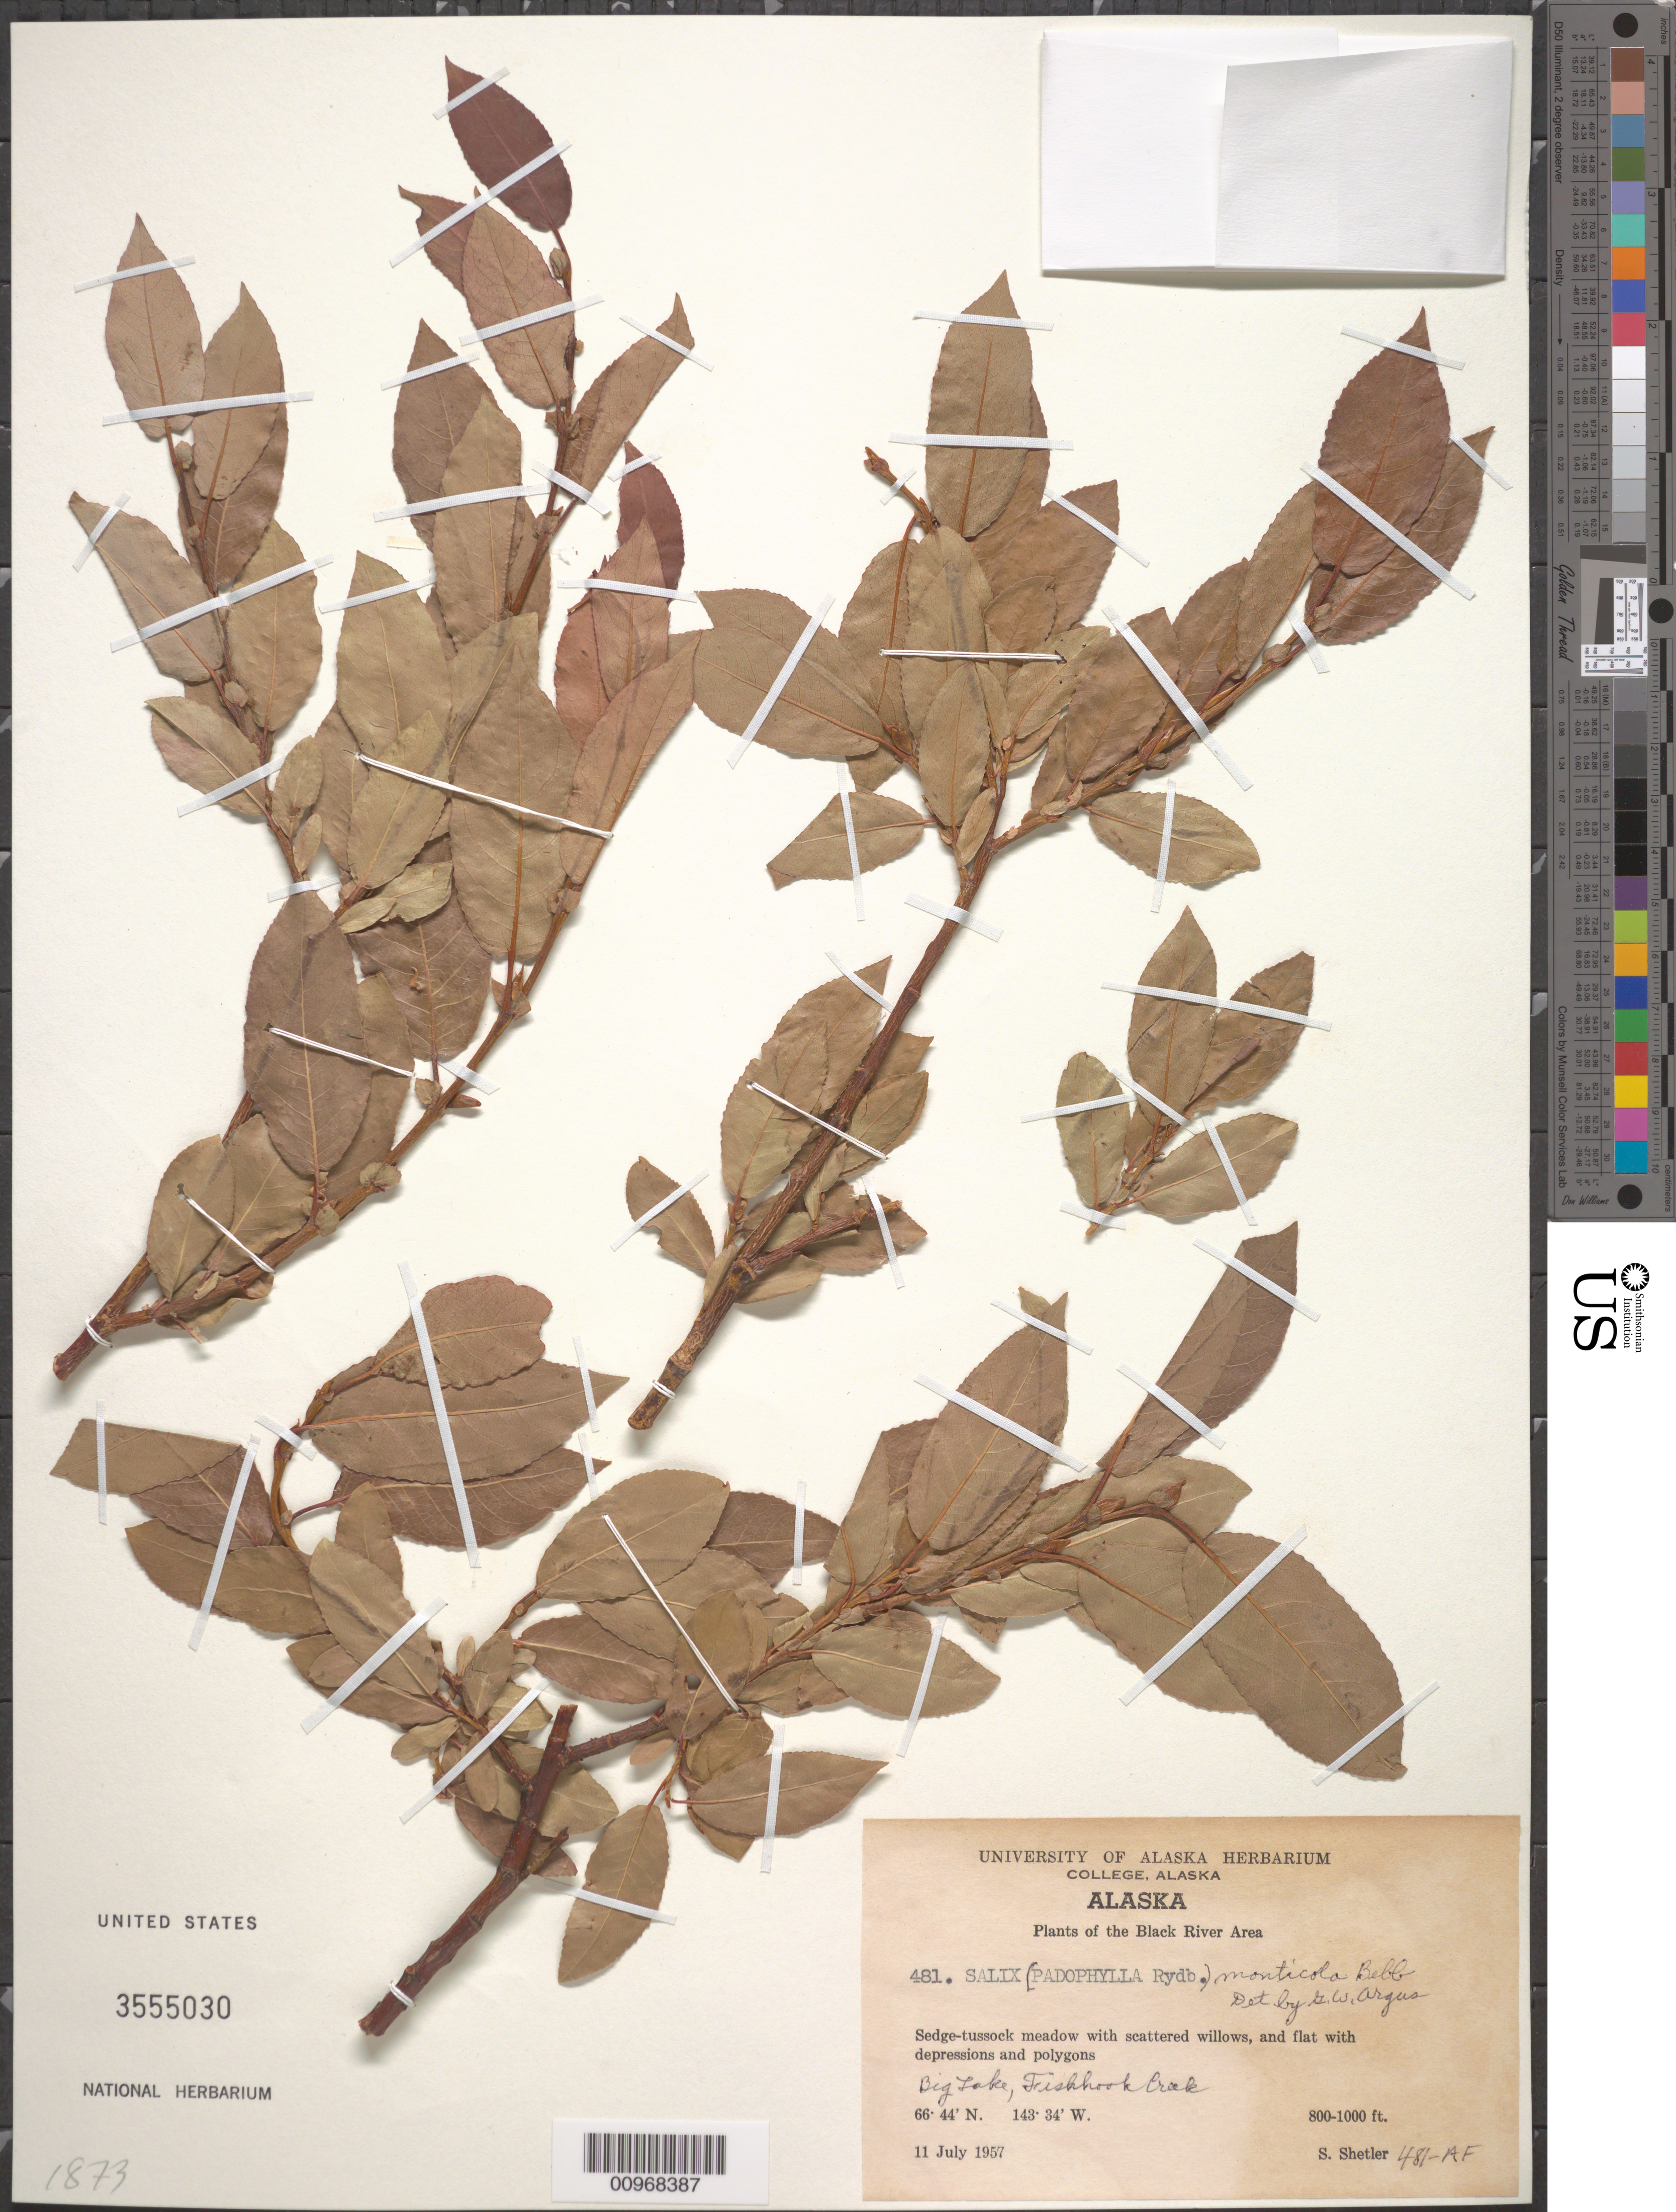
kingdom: Plantae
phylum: Tracheophyta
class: Magnoliopsida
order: Malpighiales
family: Salicaceae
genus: Salix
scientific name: Salix monticola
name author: Bebb.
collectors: S. Shetler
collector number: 481-AF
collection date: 1957-07-11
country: United States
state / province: Alaska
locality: The Black River Area. Big Lake, Fishhook Creek.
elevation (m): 244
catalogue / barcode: US 3555030